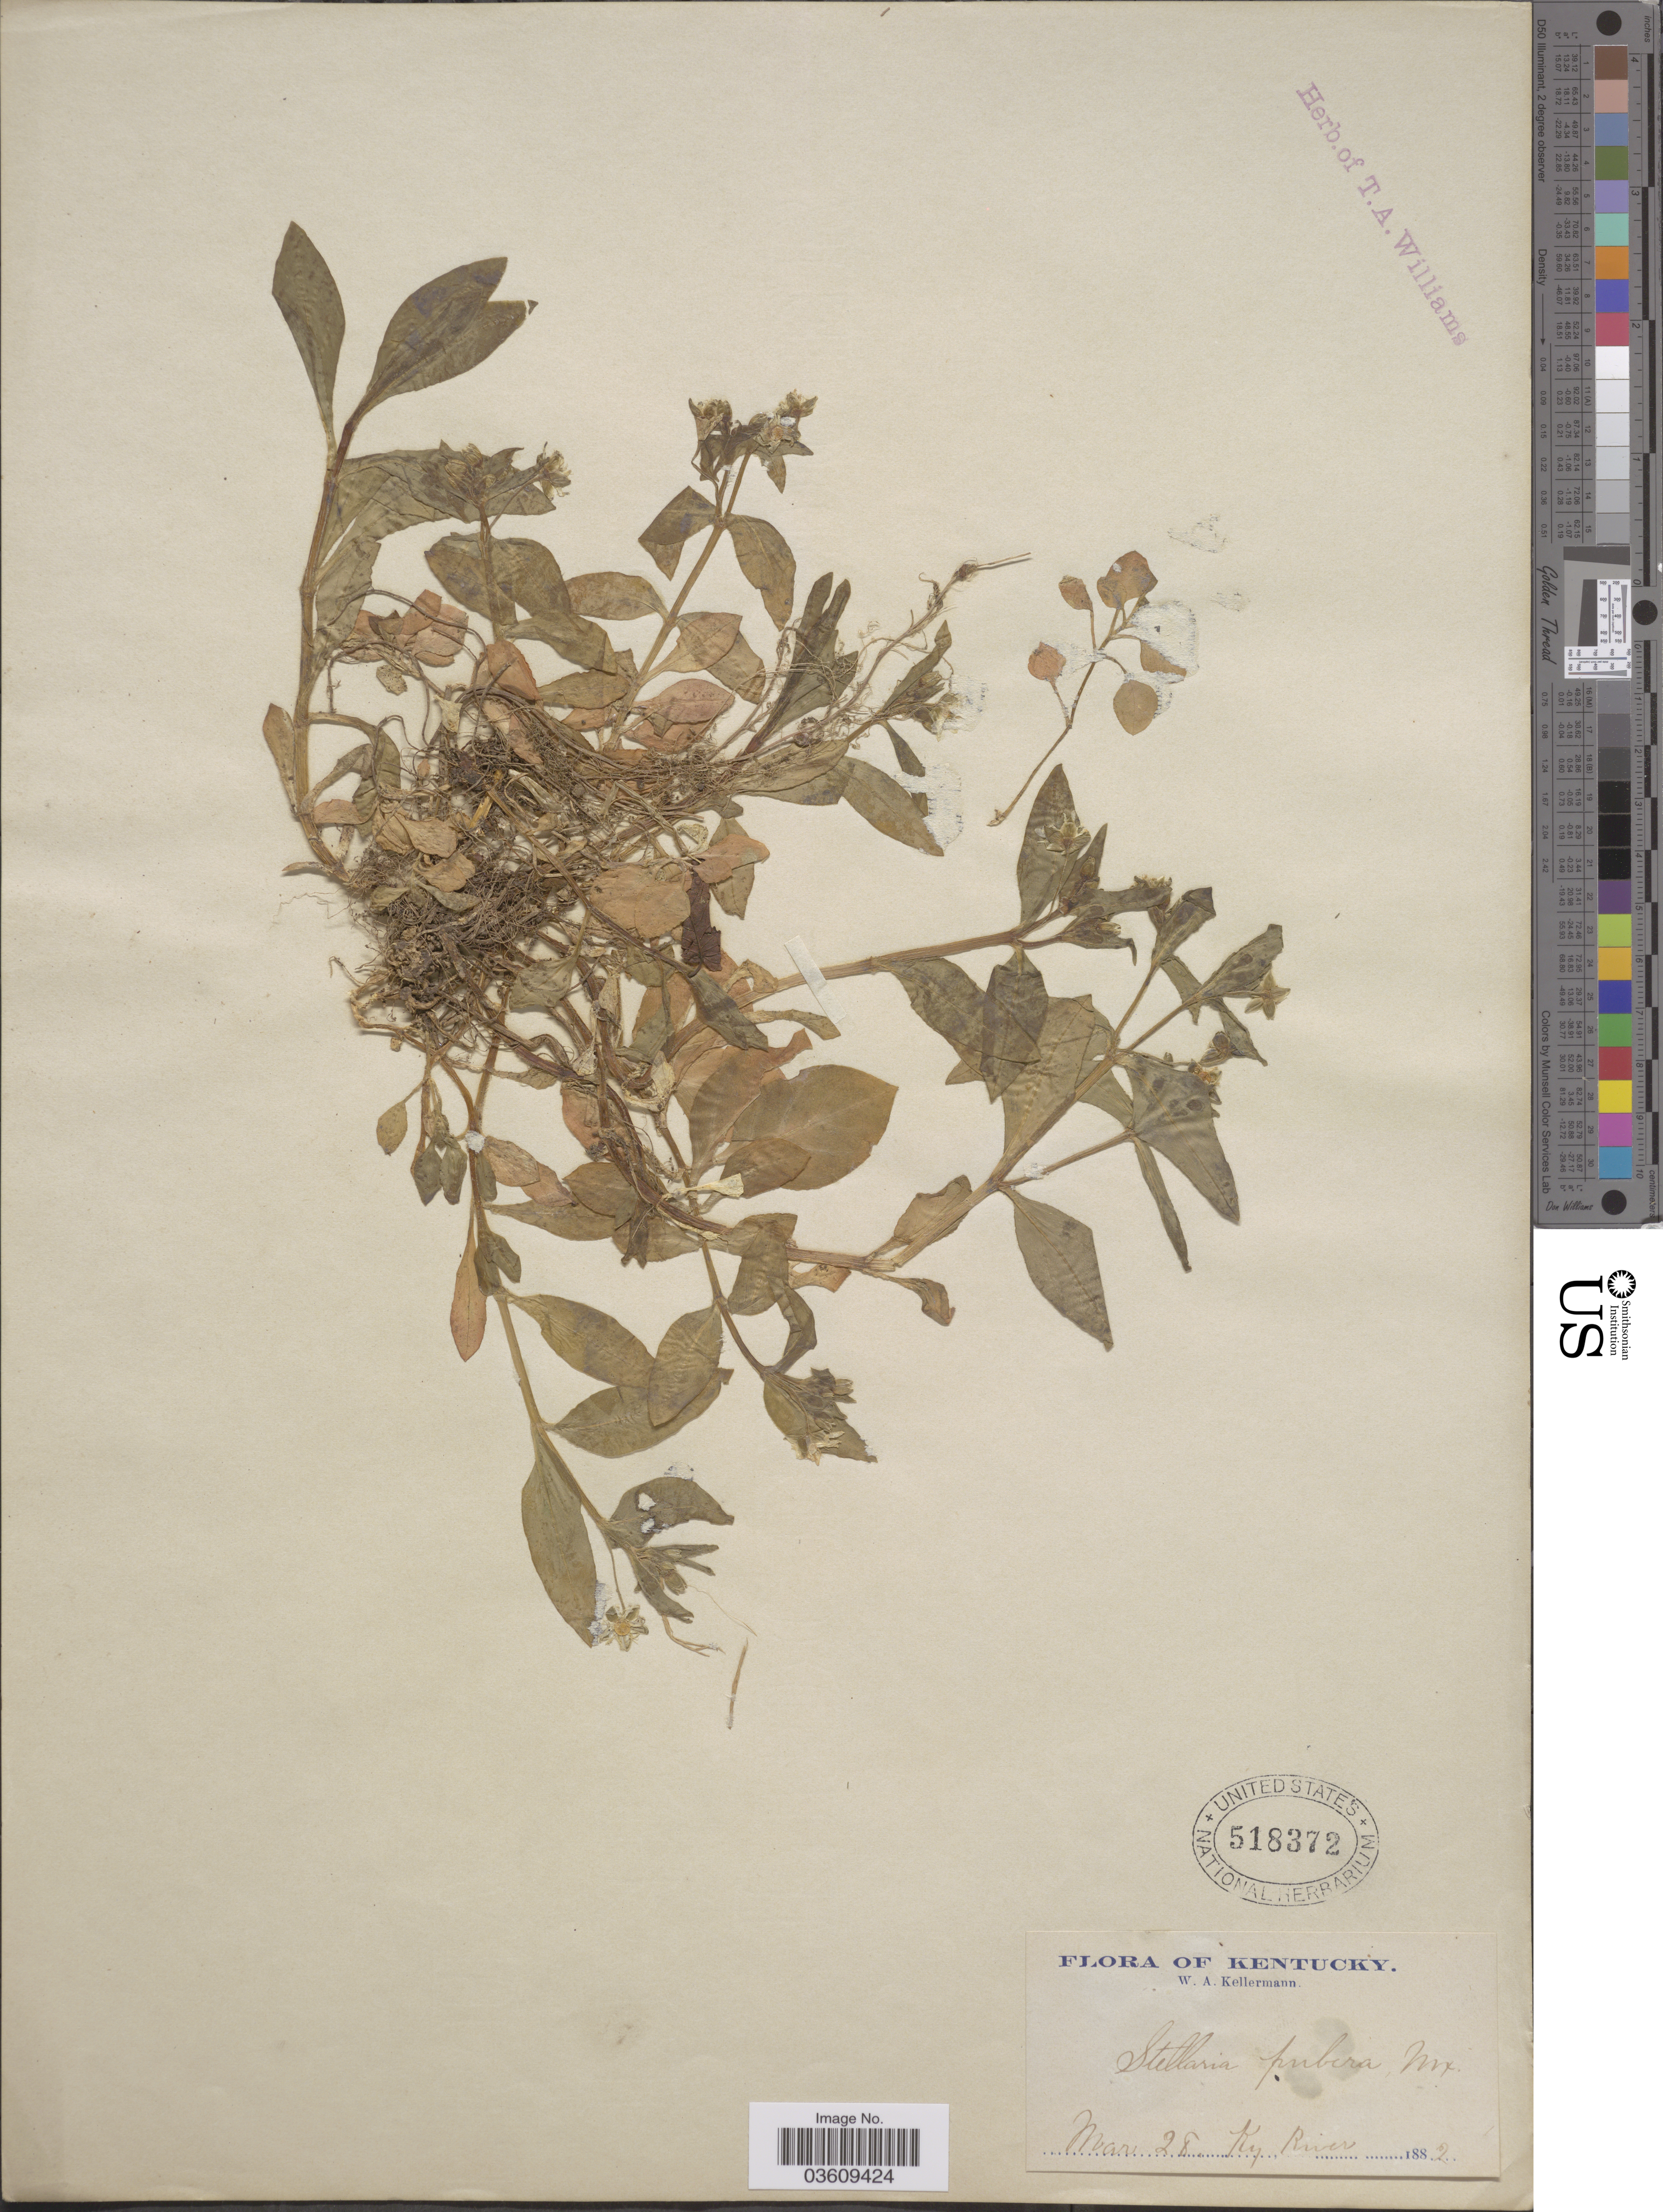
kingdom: Plantae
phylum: Tracheophyta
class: Magnoliopsida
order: Caryophyllales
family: Caryophyllaceae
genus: Stellaria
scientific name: Stellaria pubera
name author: Michx.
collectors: W. A. Kellermann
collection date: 1882-03-28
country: United States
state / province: Kentucky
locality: Ky River.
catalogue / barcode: US 518372